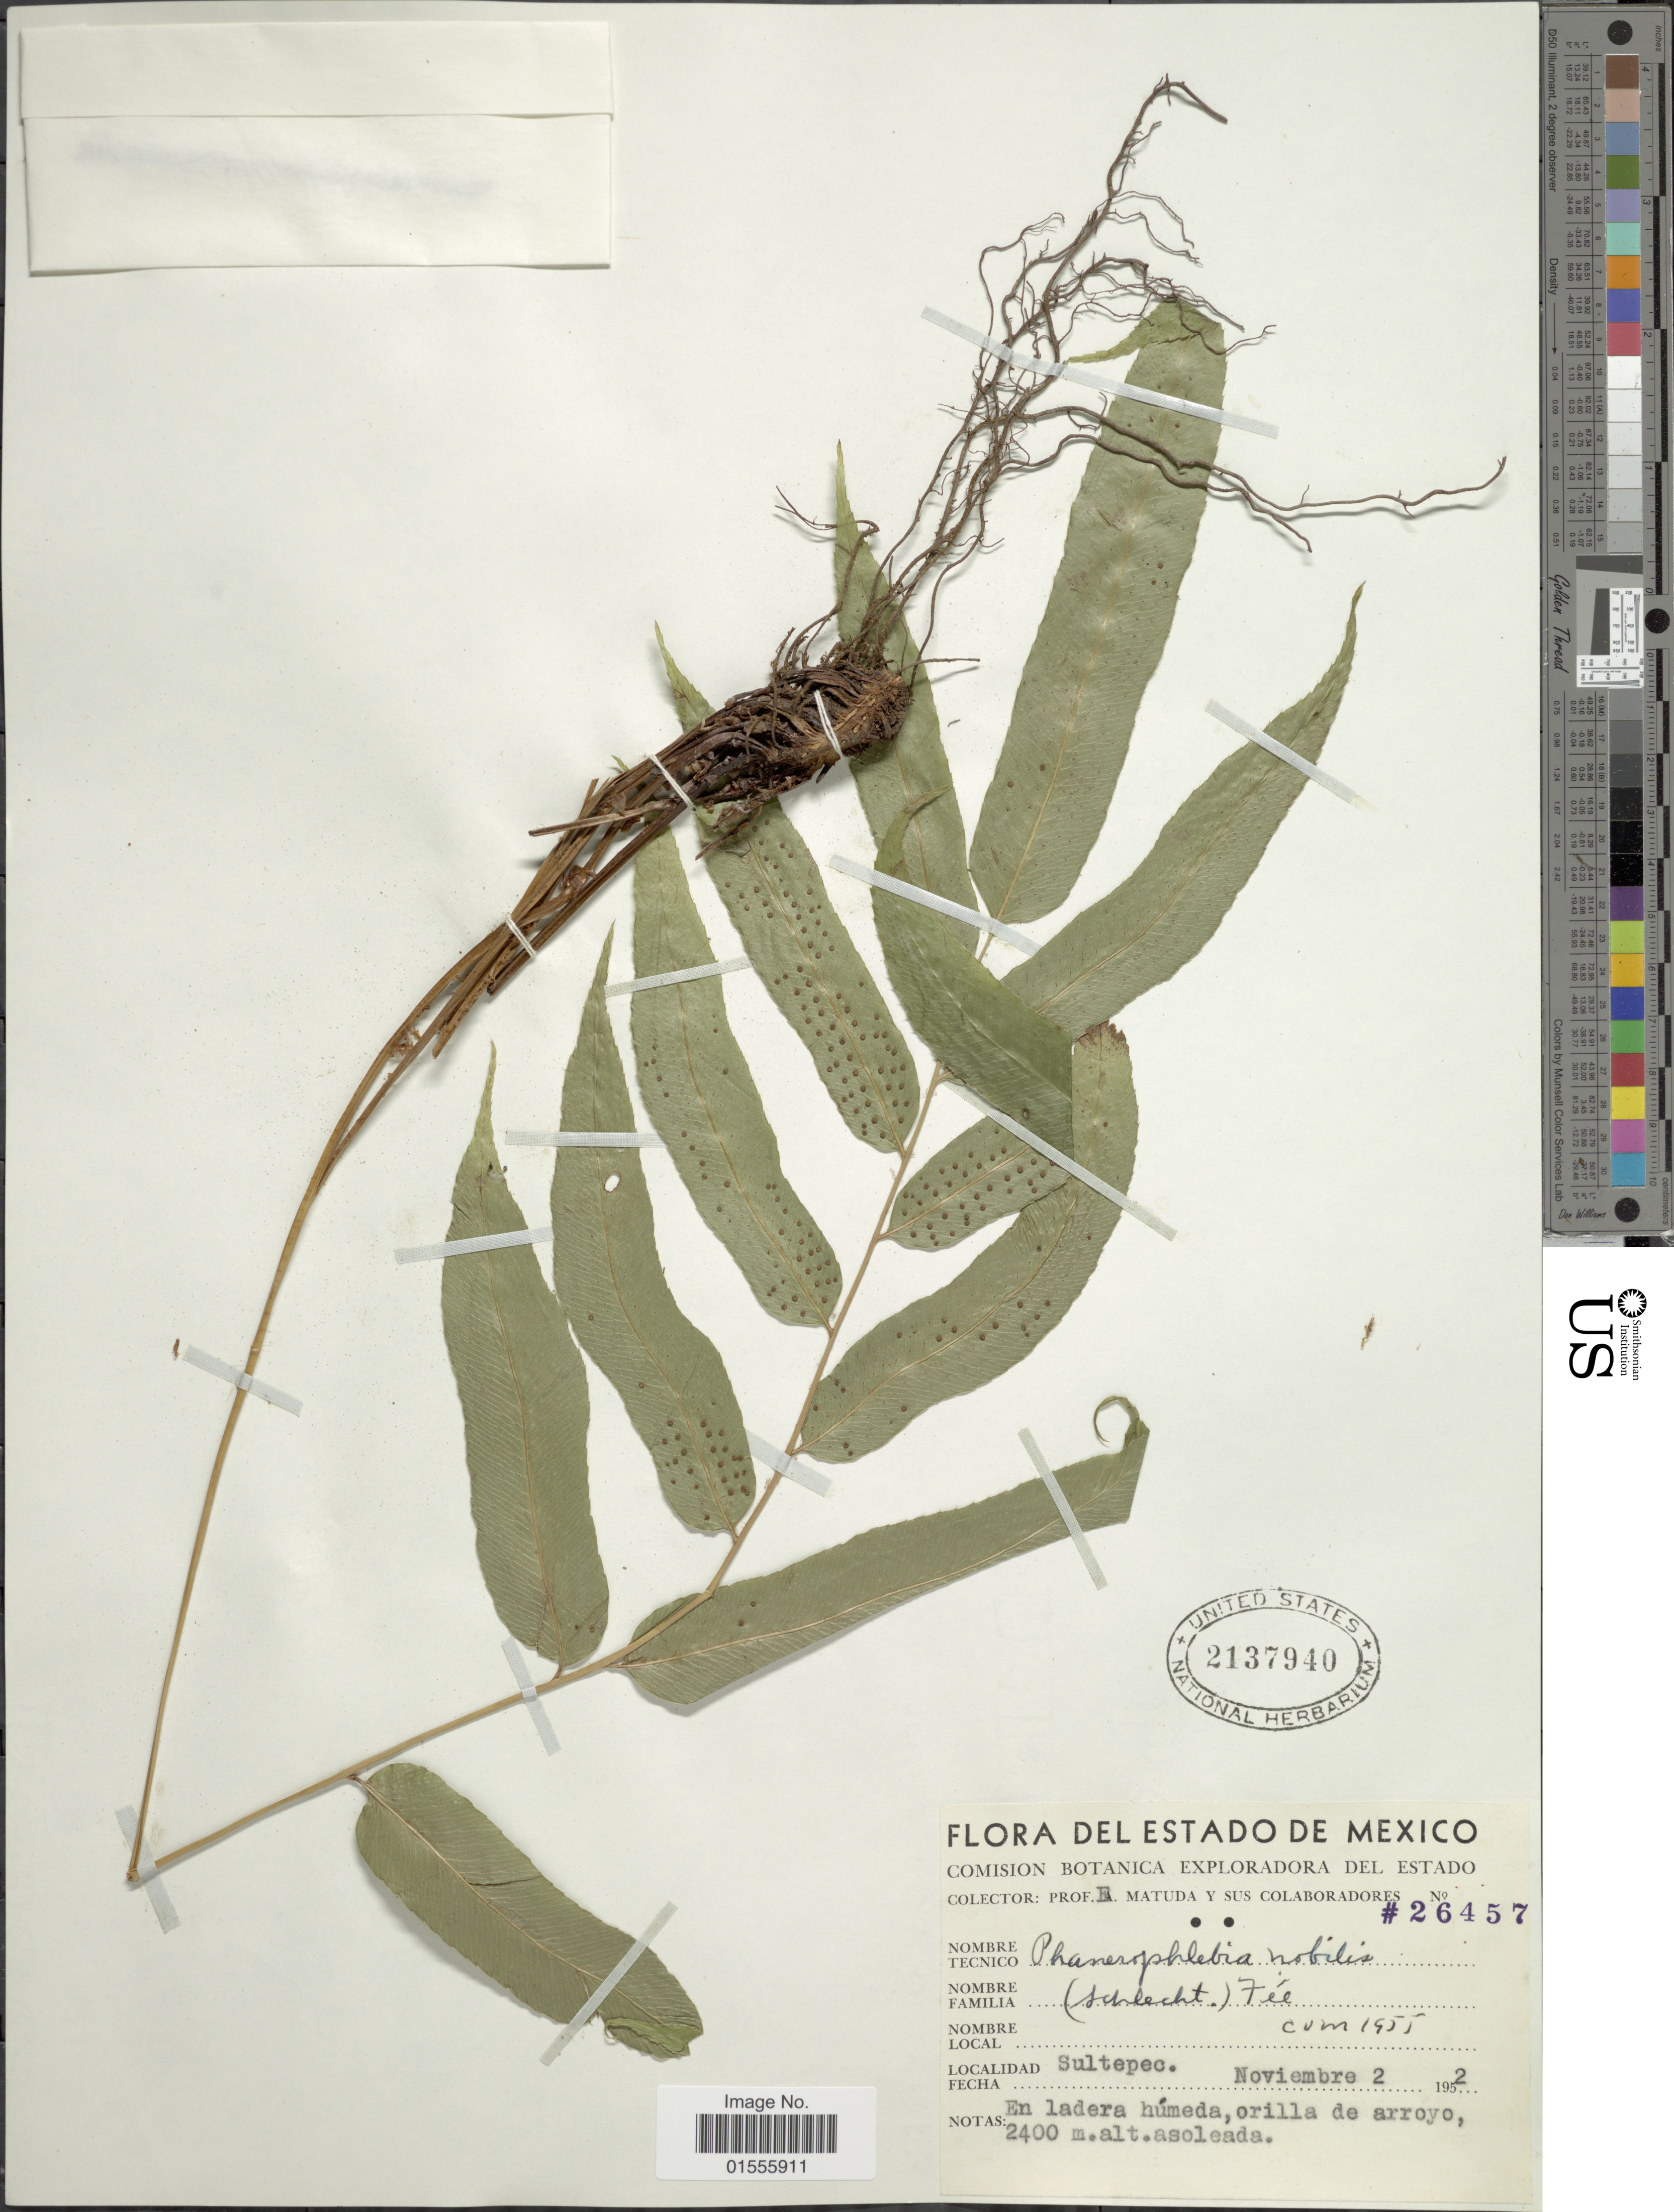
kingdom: Plantae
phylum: Tracheophyta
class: Polypodiopsida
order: Polypodiales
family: Dryopteridaceae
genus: Phanerophlebia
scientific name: Phanerophlebia nobilis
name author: (Schltdl. & Cham.) C. Presl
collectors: E. Matuda & Sus Colaboradores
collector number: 26457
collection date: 1952-11-02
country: Mexico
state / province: México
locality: Sultepec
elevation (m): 2400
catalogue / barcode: US 2137940